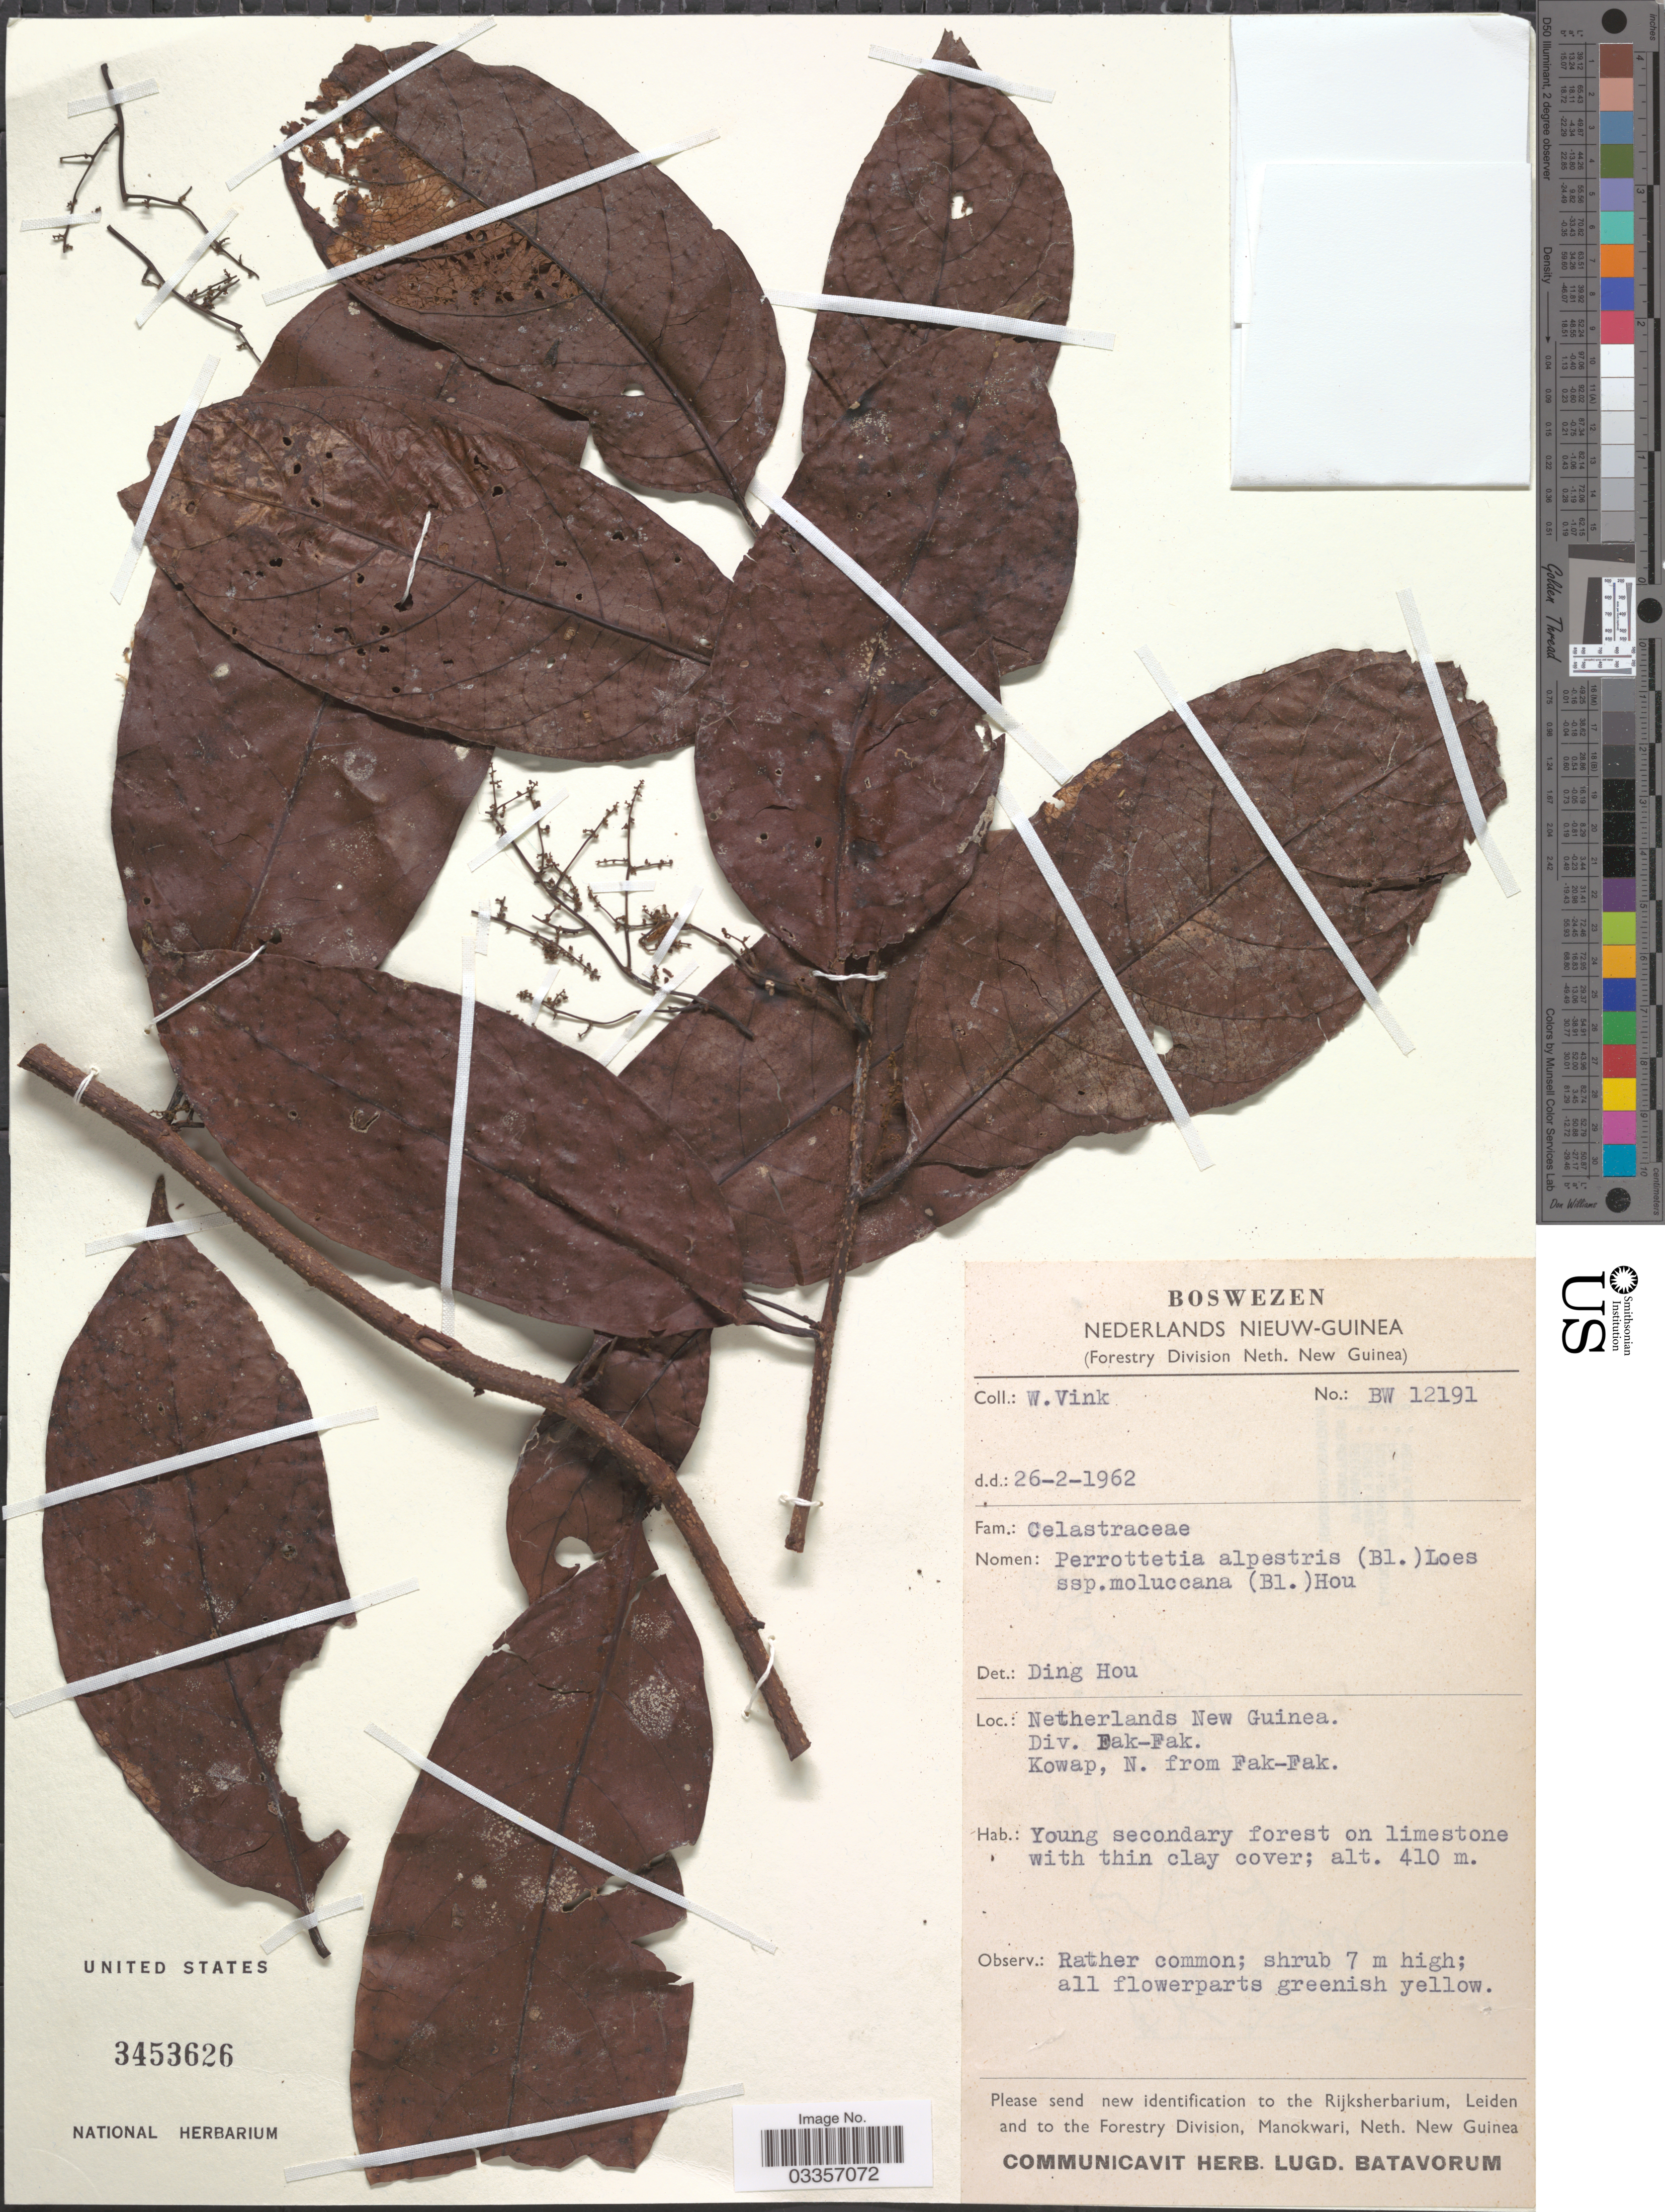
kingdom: Plantae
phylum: Tracheophyta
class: Magnoliopsida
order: Huerteales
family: Dipentodontaceae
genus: Perrottetia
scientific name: Perrottetia alpestris subsp. moluccana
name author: (Blume) Ding Hou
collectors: W. Vink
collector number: BW12191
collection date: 1962-02-26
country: Indonesia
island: New Guinea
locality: Netherlands New Guinea, Div. Fak-Fak. Kowap, N. from Fak-Fak.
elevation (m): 410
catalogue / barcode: US 3453626